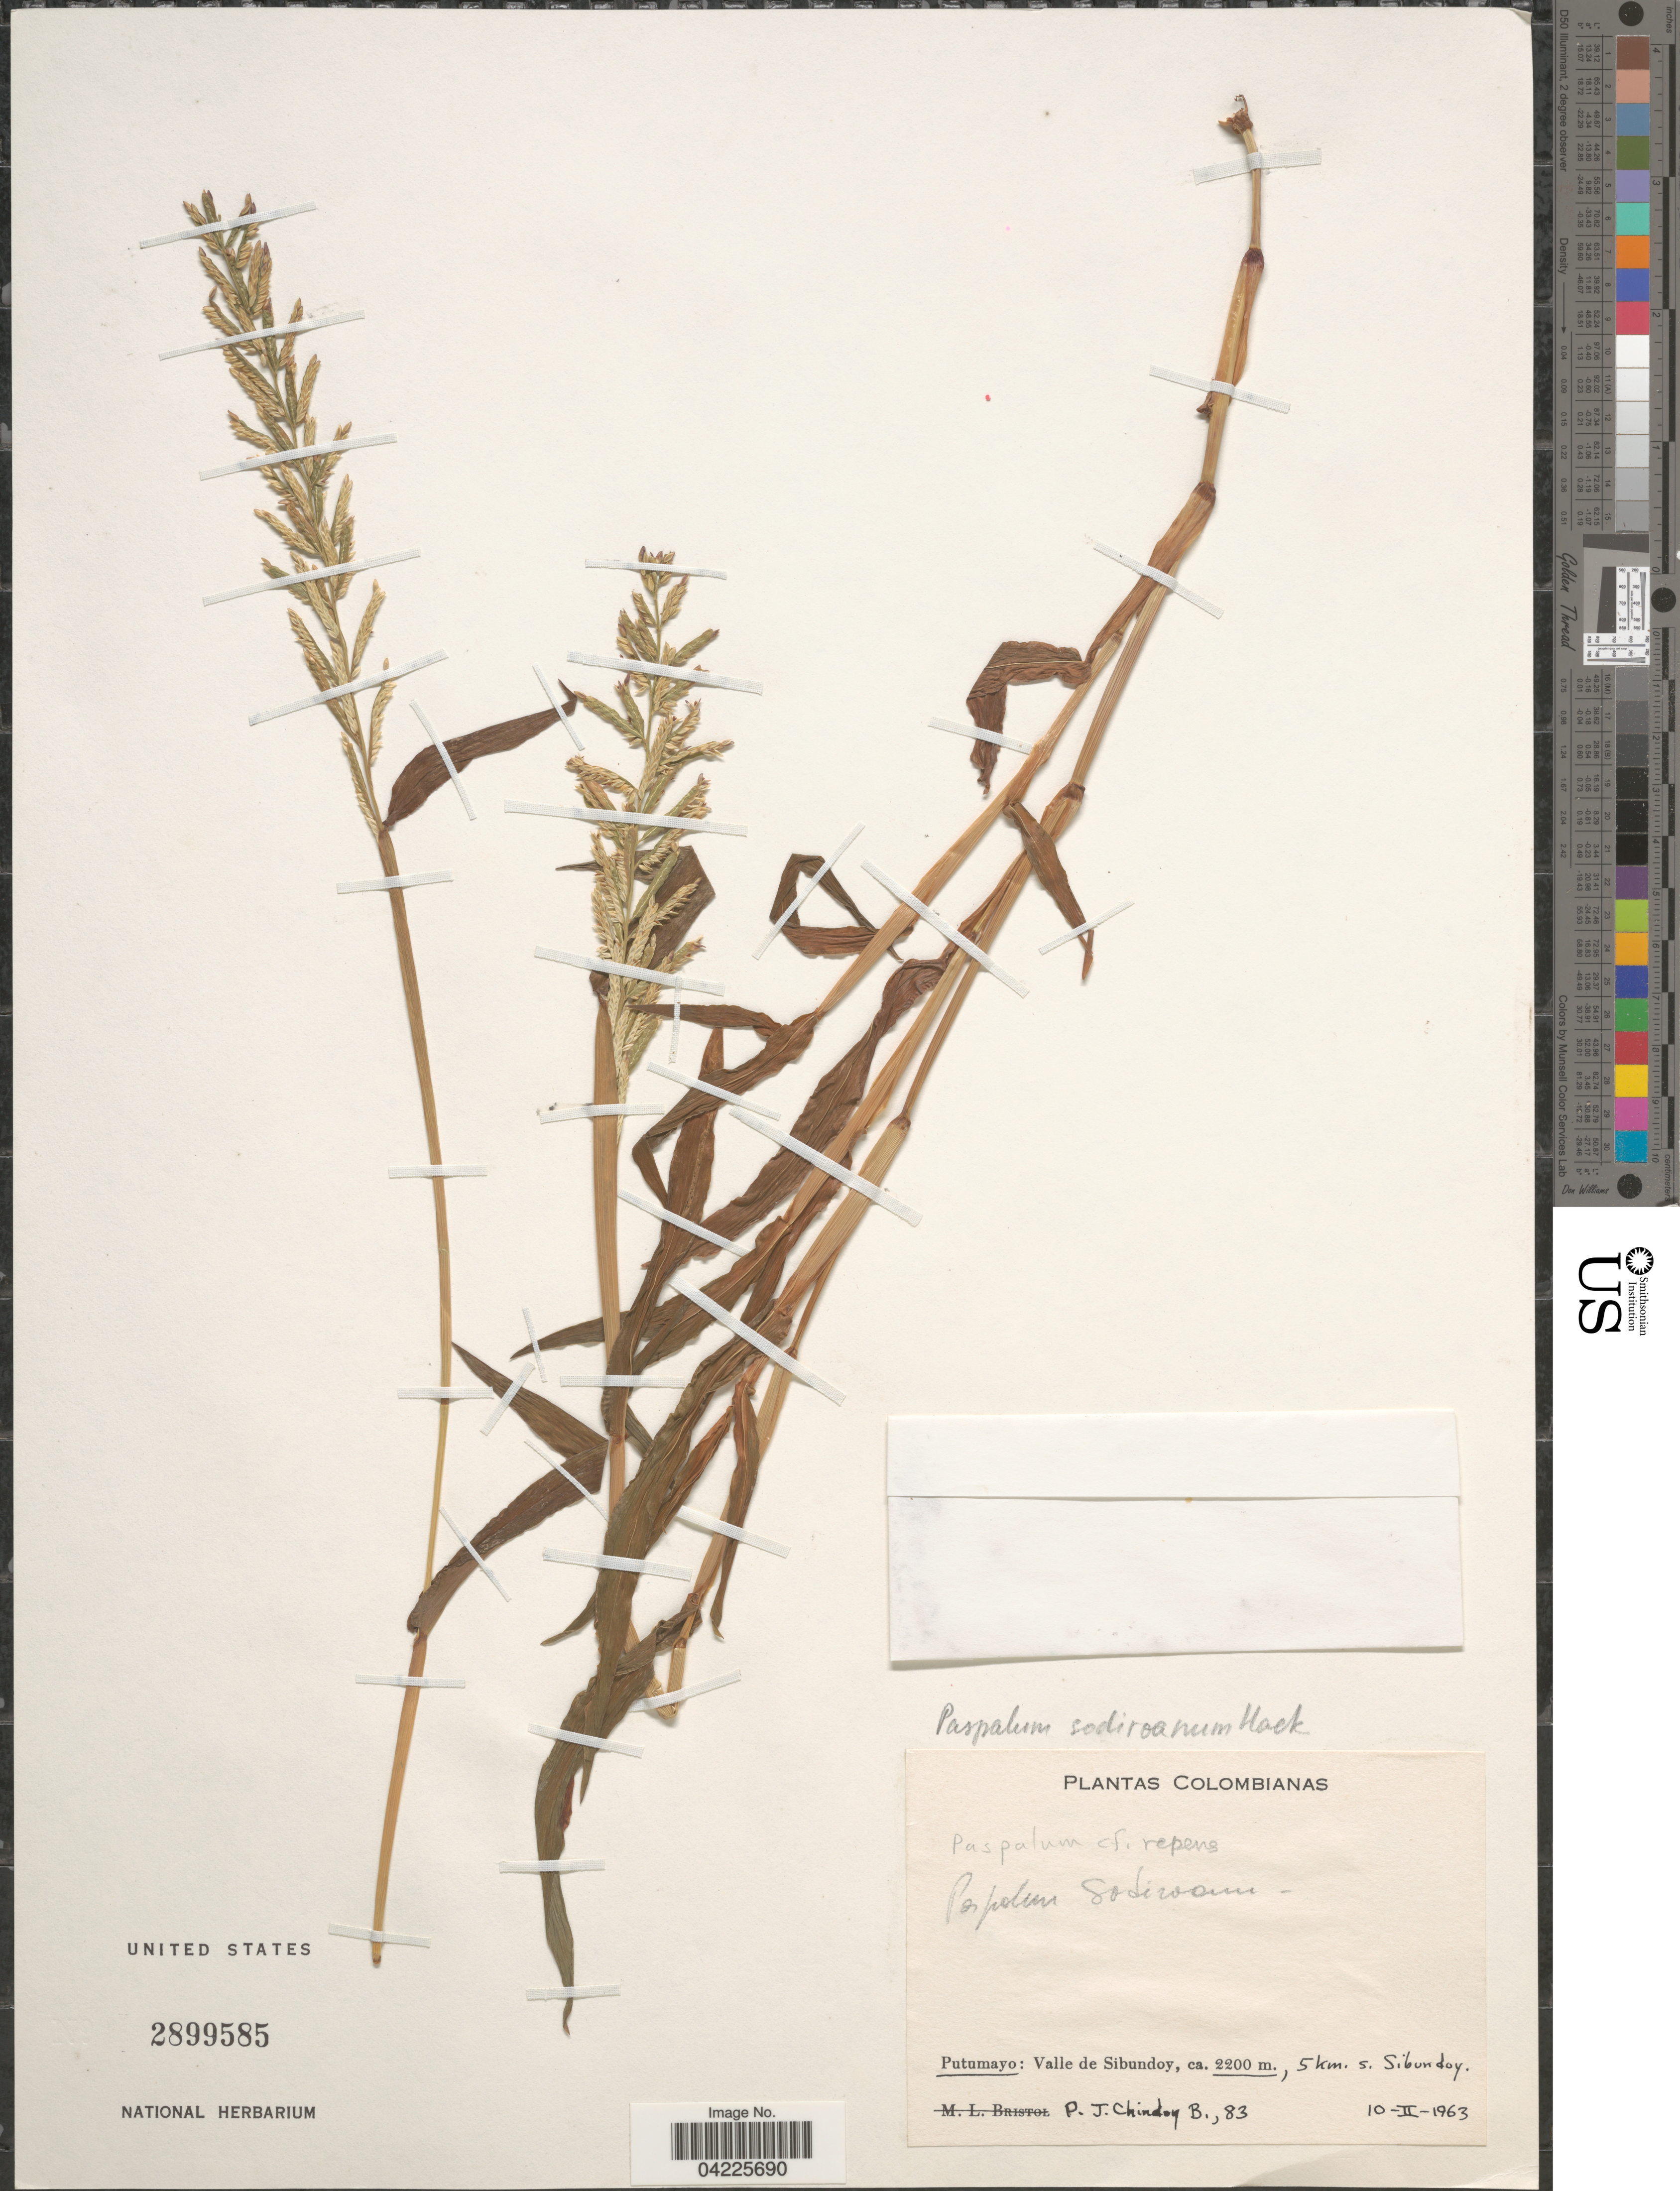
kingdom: Plantae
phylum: Tracheophyta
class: Liliopsida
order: Poales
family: Poaceae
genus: Paspalum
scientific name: Paspalum sodiroanum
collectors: P. Chindoy B.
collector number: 83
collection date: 1963-02-10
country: Colombia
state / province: Putumayo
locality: Valle de Sibundoy, 5 km. s. Sibundoy.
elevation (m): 2200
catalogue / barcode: US 2899585